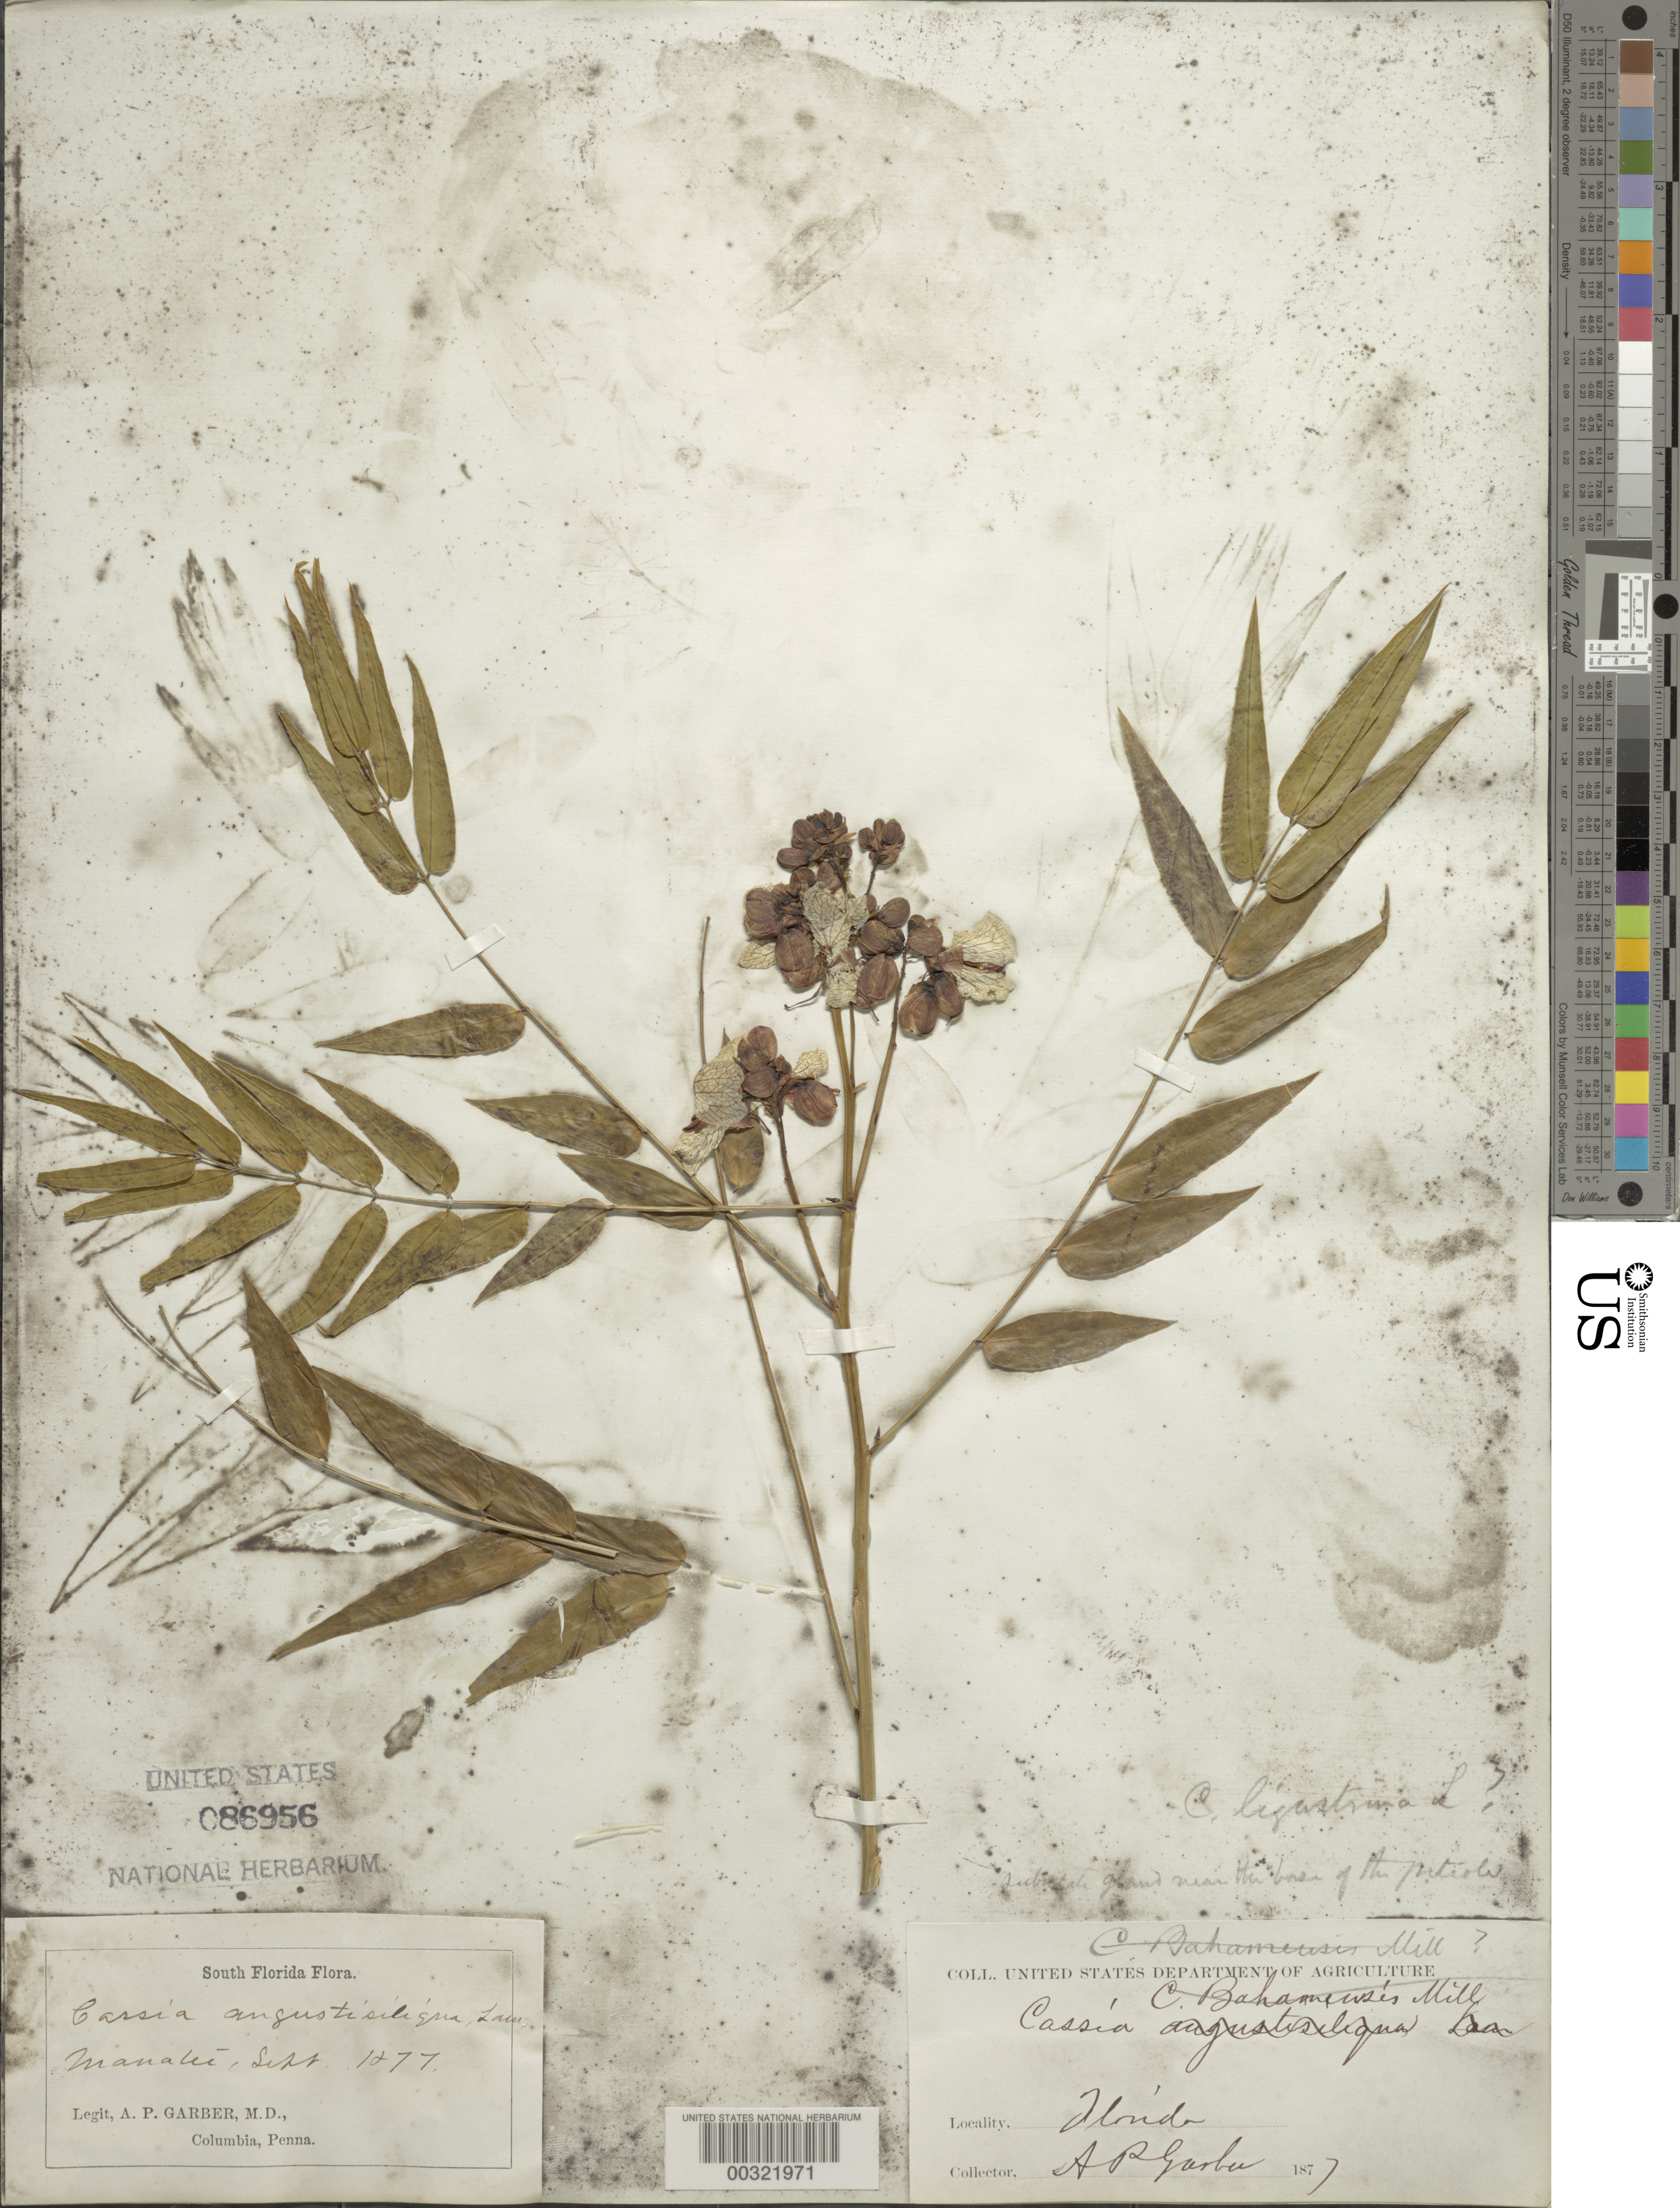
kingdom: Plantae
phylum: Tracheophyta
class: Magnoliopsida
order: Fabales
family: Fabaceae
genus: Senna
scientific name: Senna ligustrina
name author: (L.) H.S. Irwin & Barneby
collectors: A. P. Garber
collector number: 1277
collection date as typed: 1877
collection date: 1877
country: United States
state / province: Florida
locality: Manatee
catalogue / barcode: US 86956